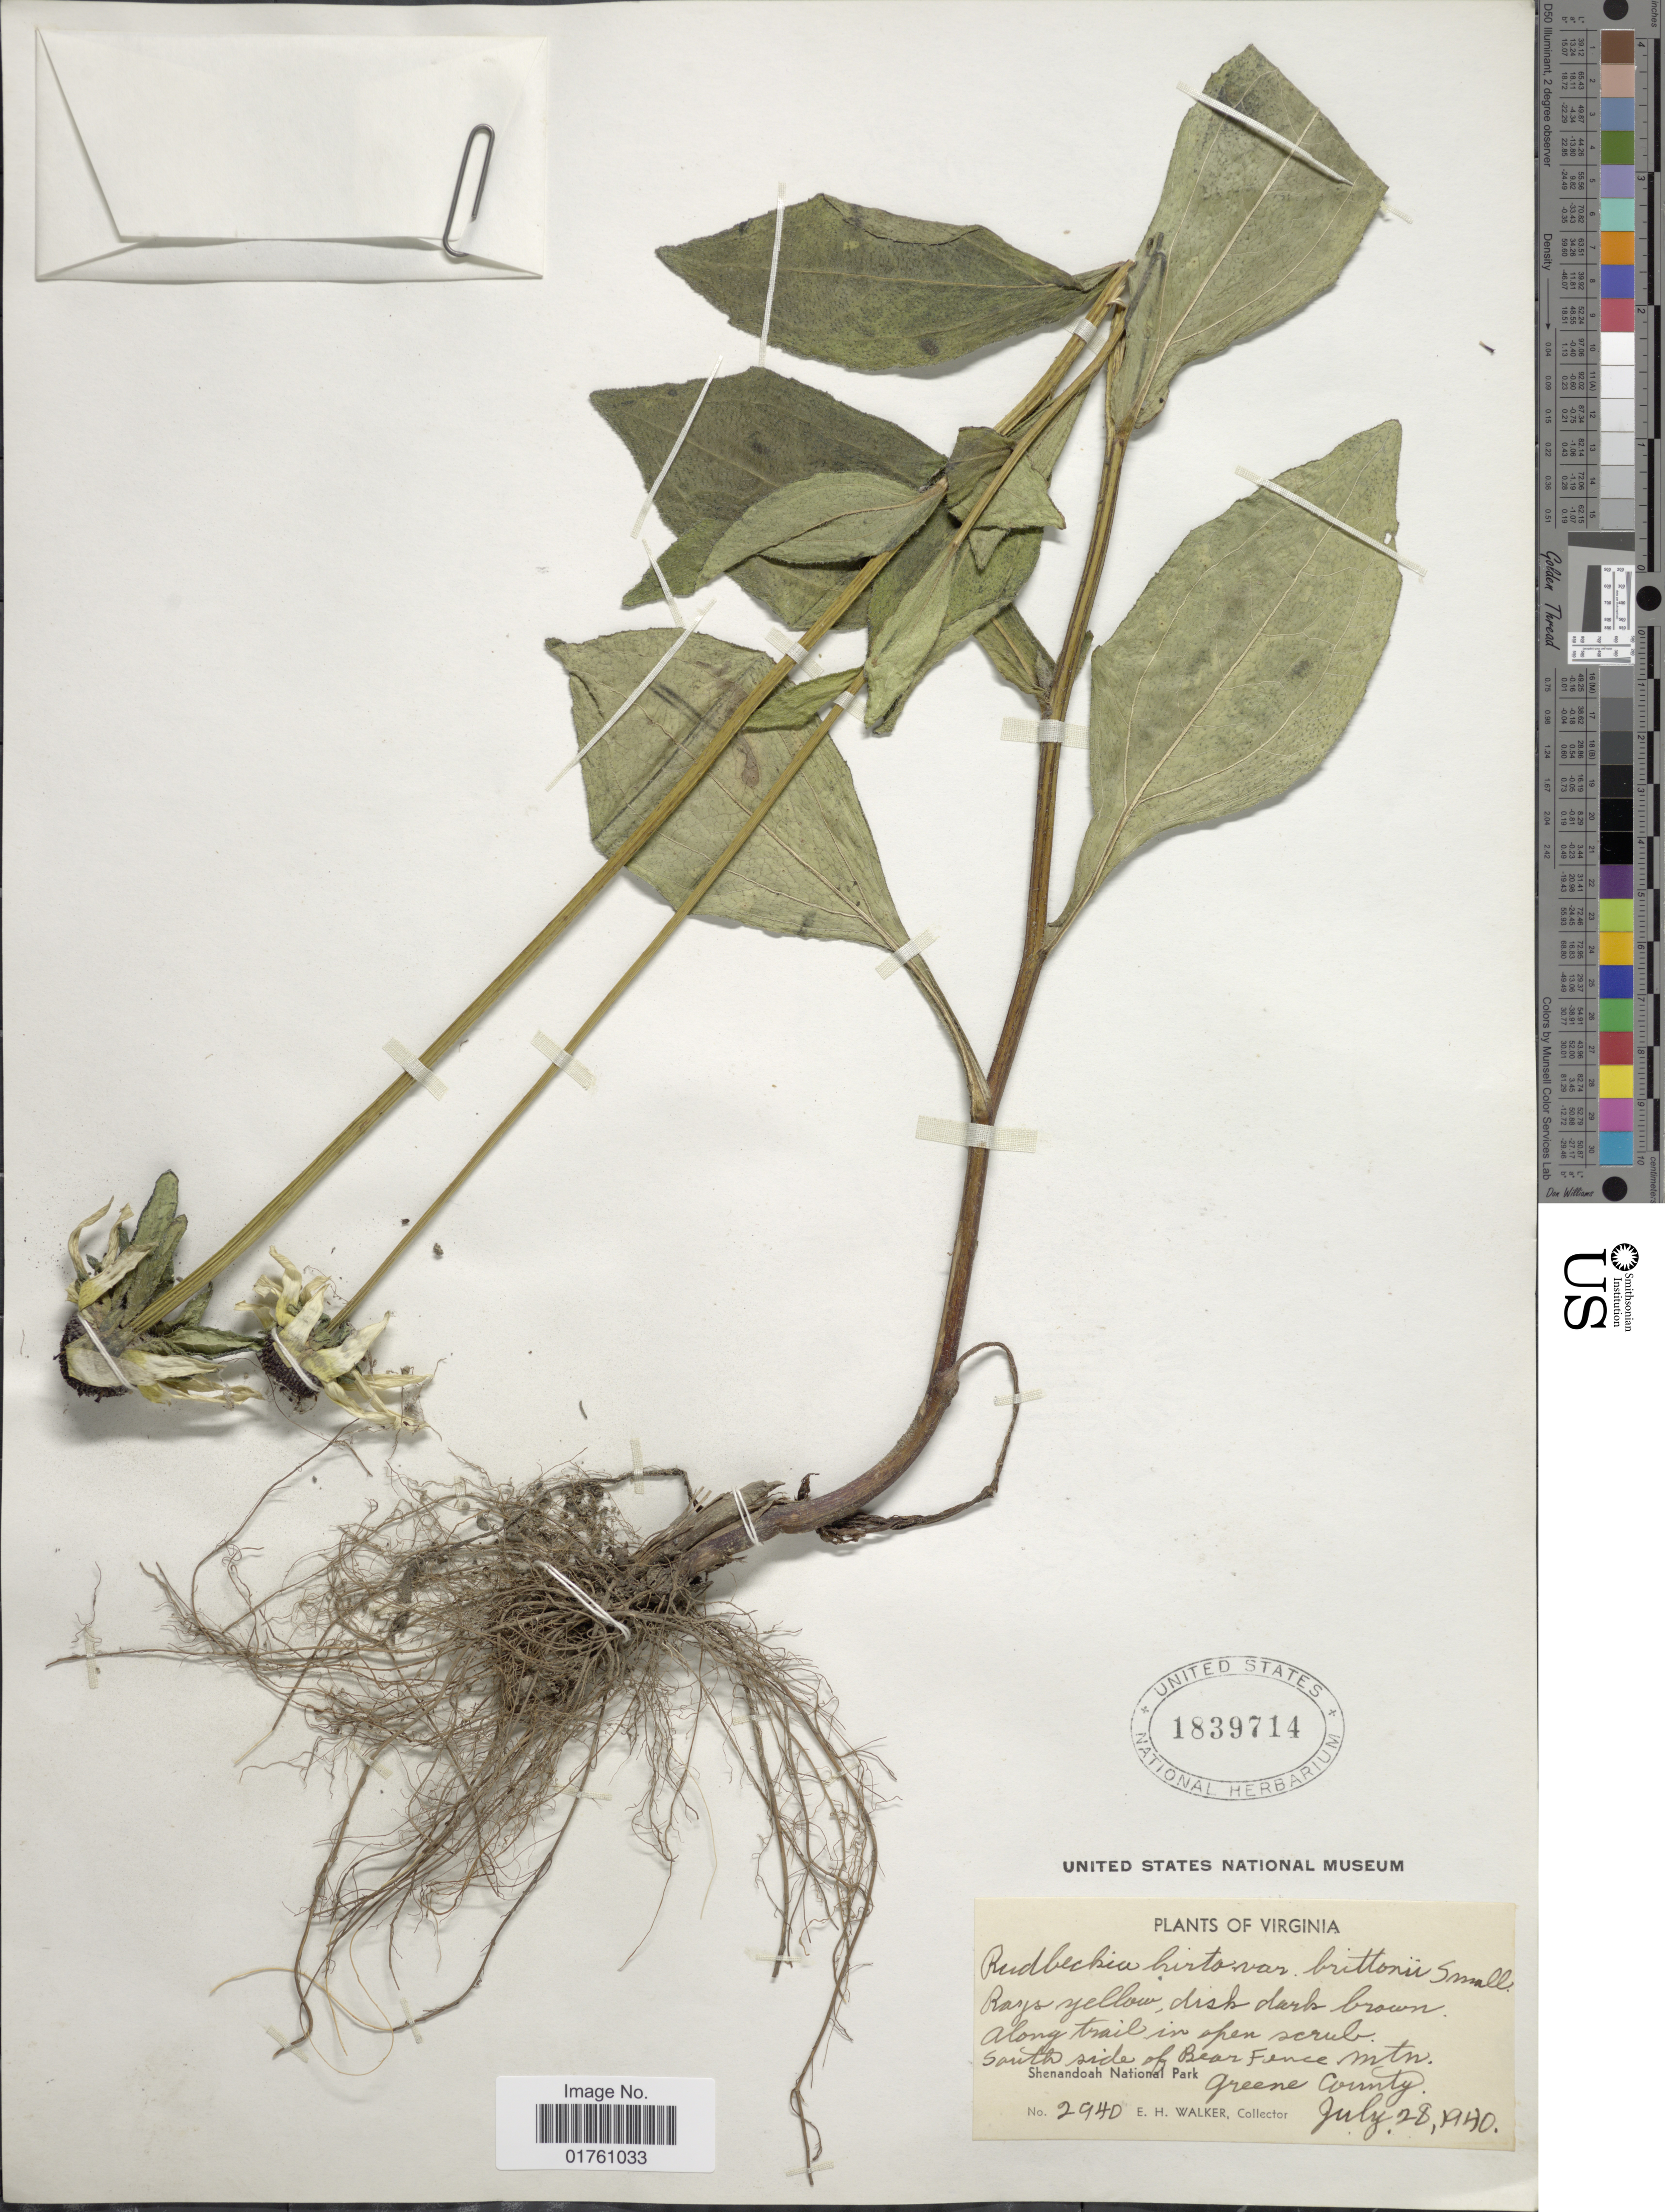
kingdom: Plantae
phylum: Tracheophyta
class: Magnoliopsida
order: Asterales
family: Asteraceae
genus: Rudbeckia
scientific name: Rudbeckia hirta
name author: L.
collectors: E. H. Walker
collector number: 2940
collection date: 1940-07-28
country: United States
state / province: Virginia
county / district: Greene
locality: Along trail trail in open scrub south side of Bear Fence mtn. Shenandoah National Park, Greene County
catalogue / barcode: US 1839714